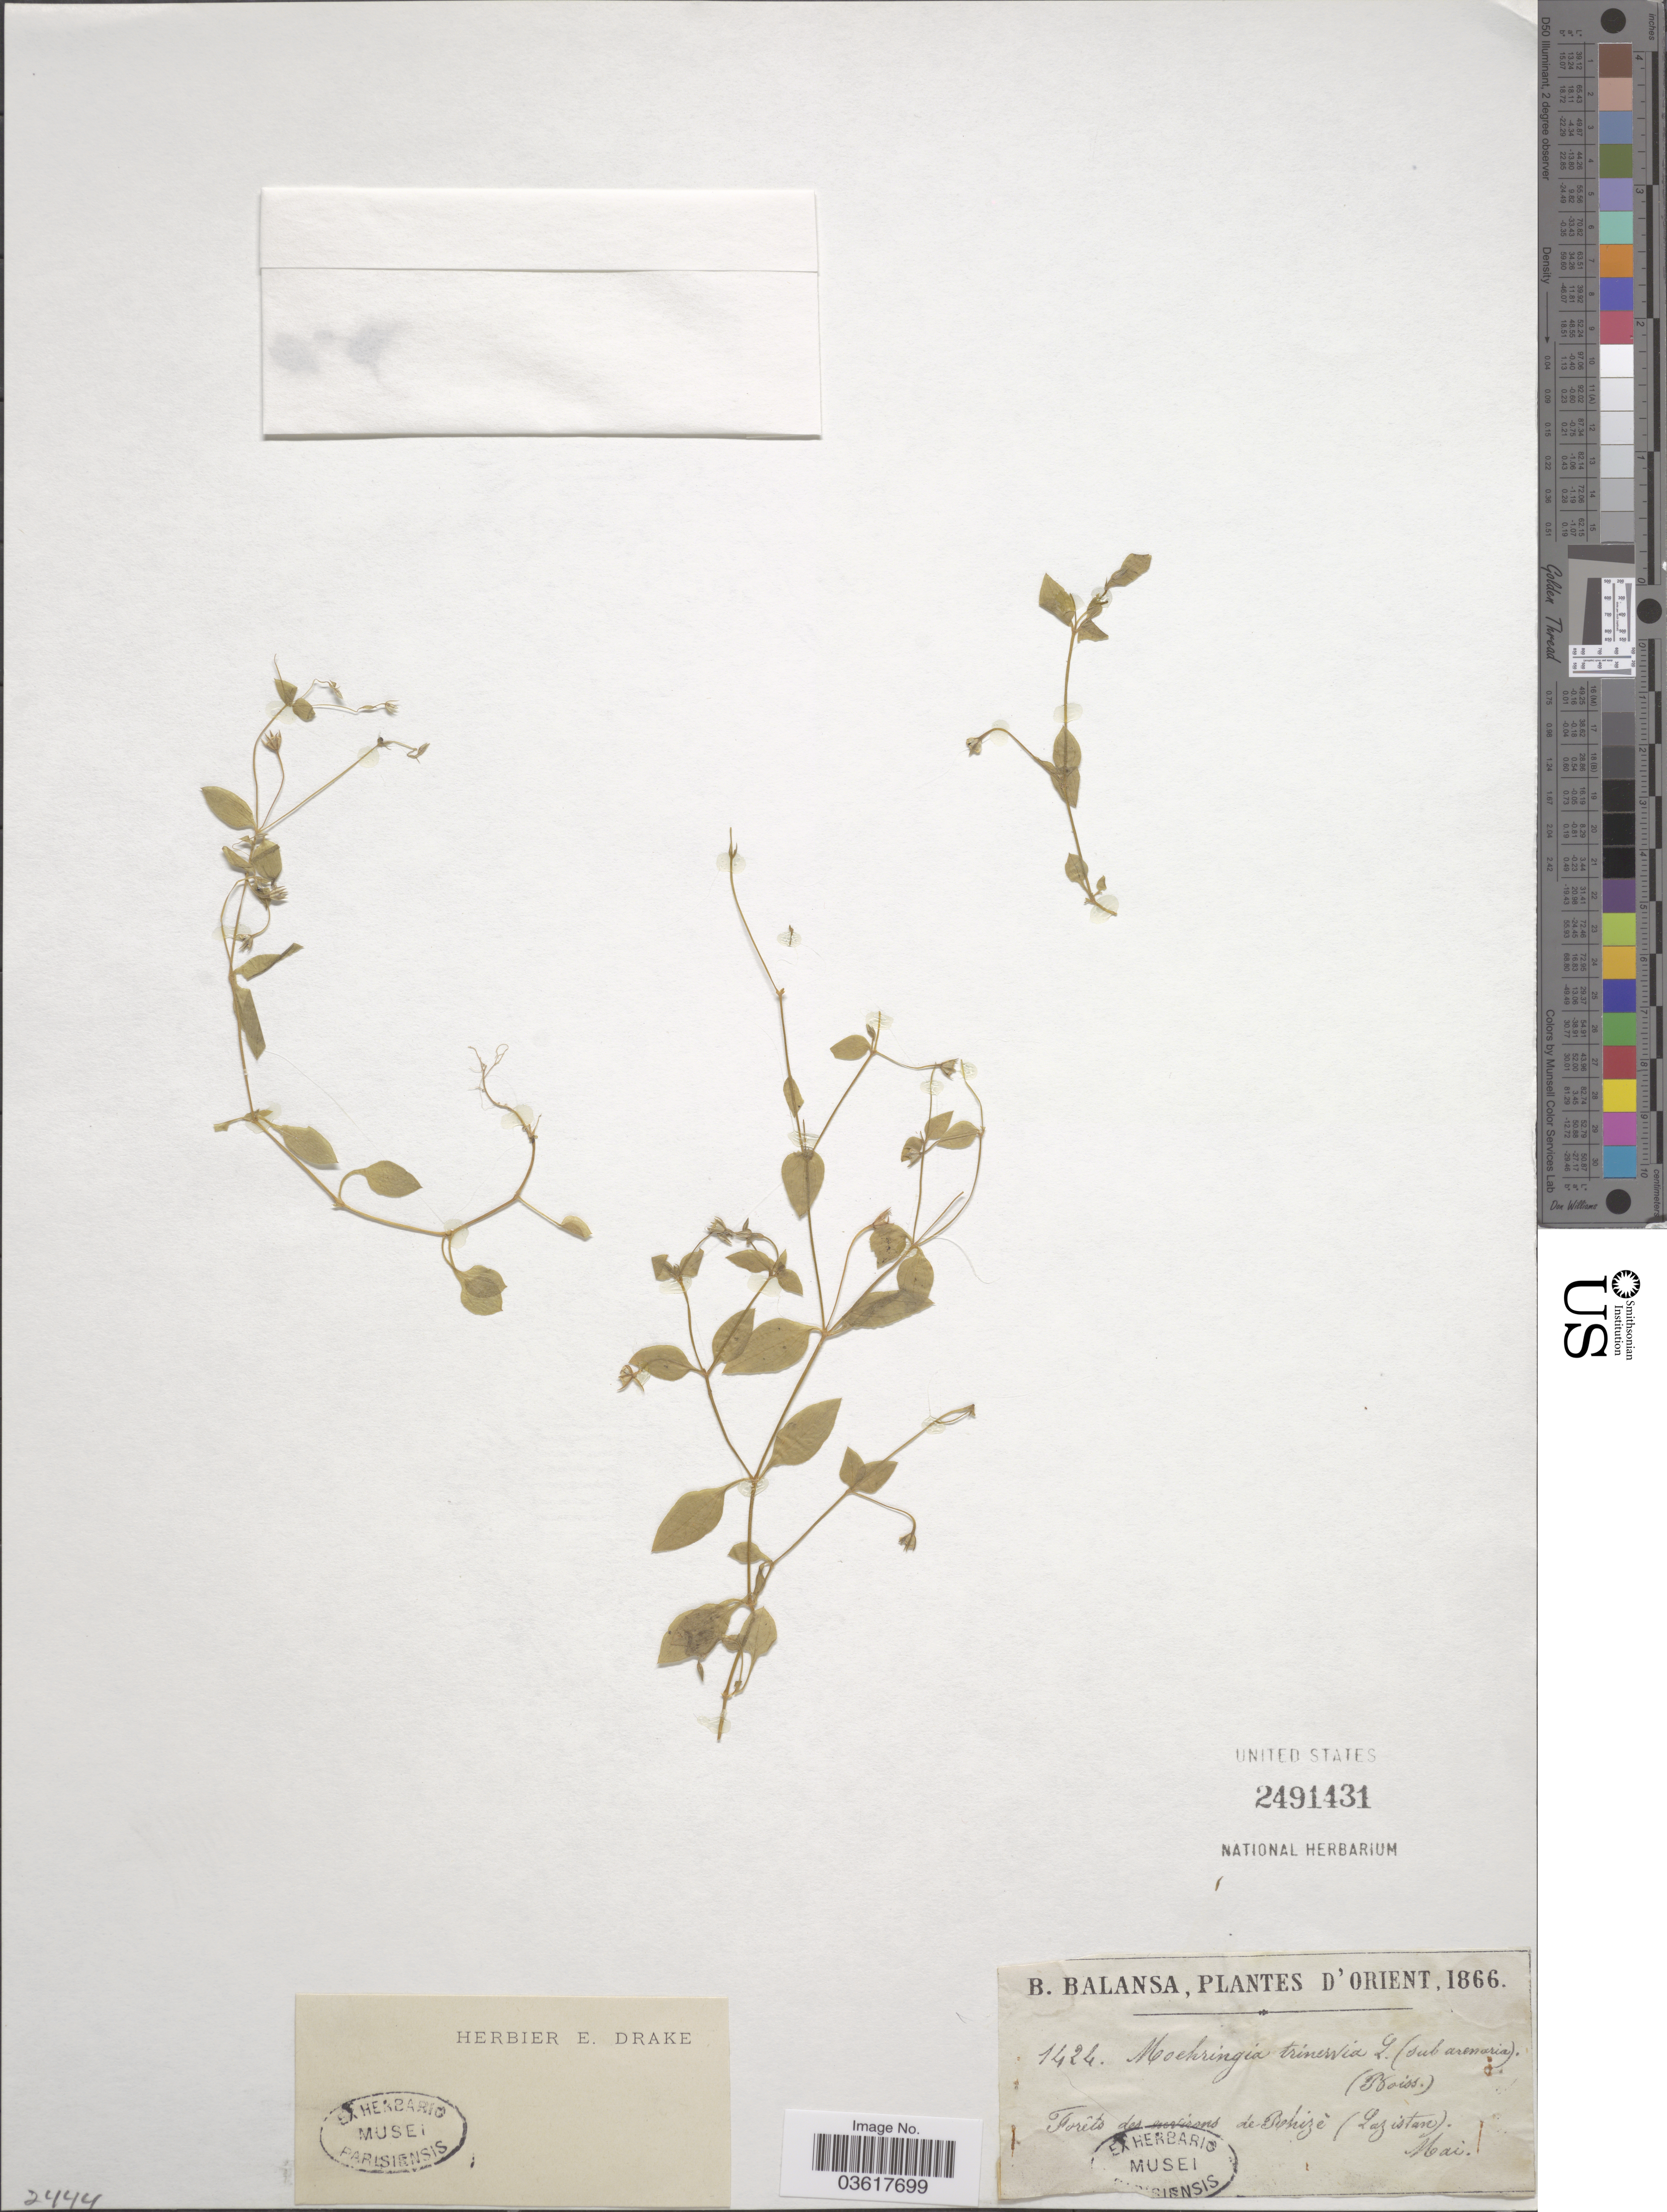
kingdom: Plantae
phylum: Tracheophyta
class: Magnoliopsida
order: Caryophyllales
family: Caryophyllaceae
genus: Moehringia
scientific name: Moehringia trinervia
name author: (L.) Clairv.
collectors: B. Balansa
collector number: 1424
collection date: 1866-05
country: Turkey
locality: D'Orient. Forêts des environs de Rhizè (Lazistan).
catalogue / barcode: US 2491431